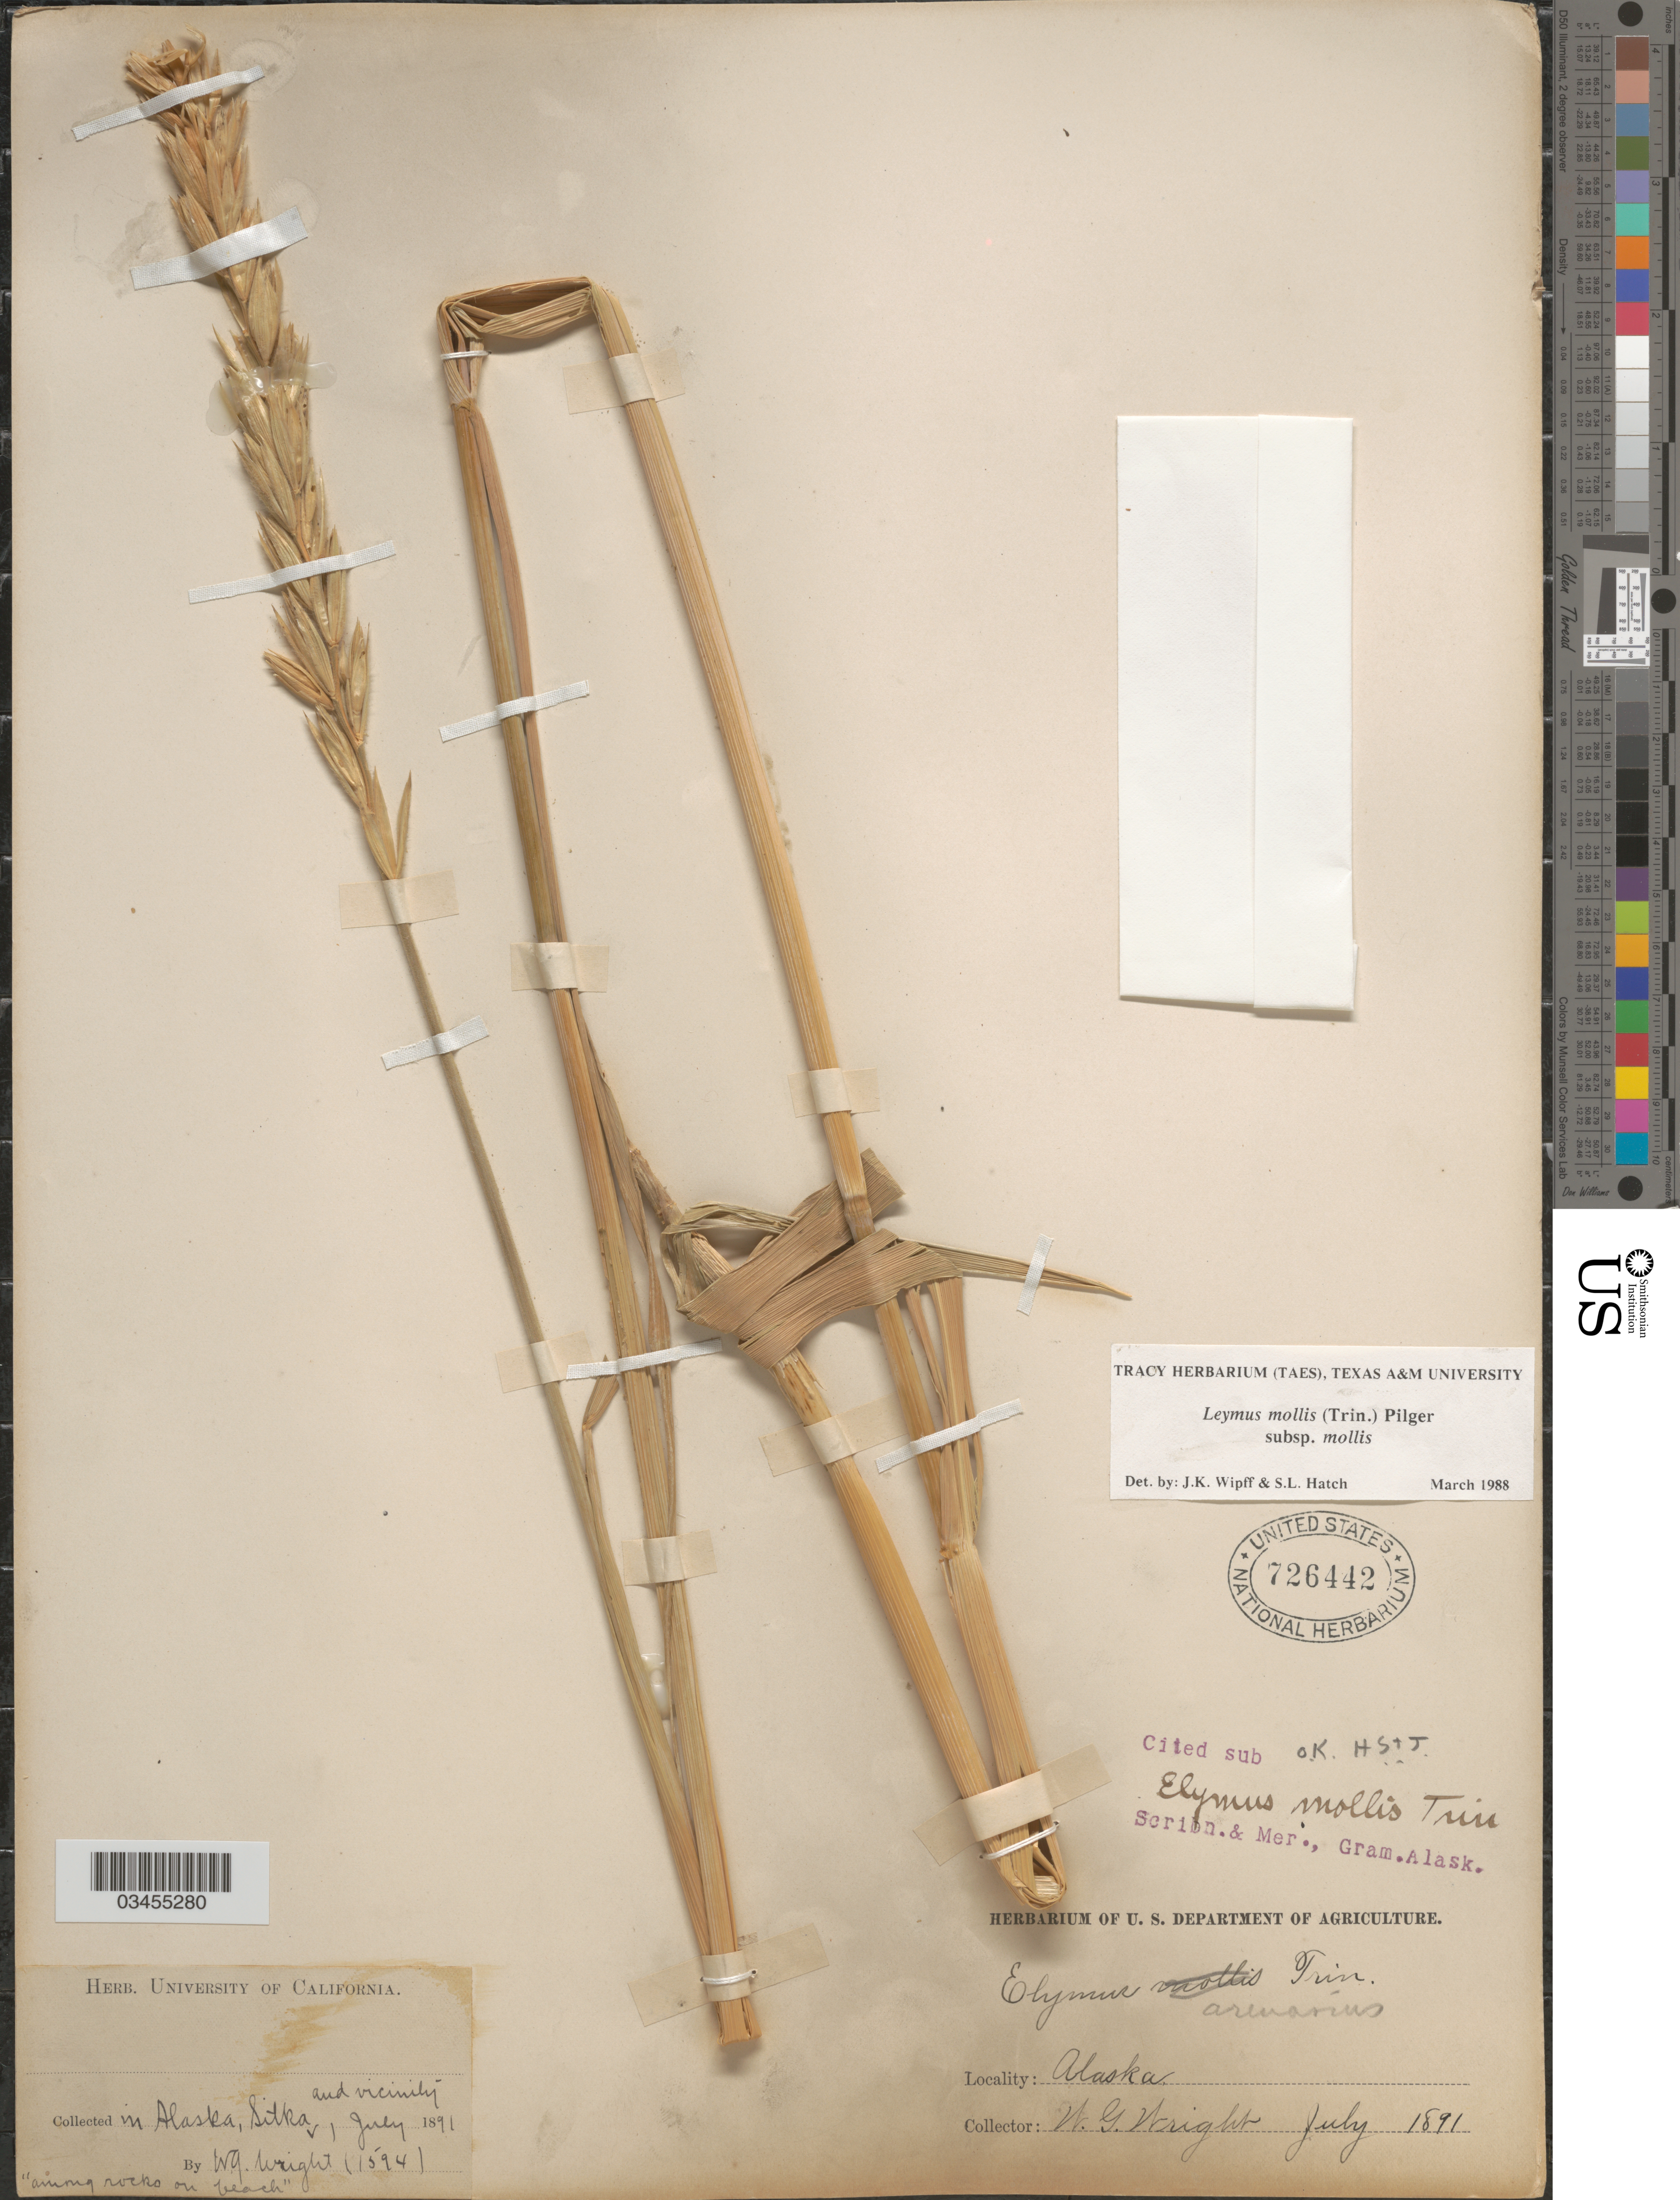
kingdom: Plantae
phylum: Tracheophyta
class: Liliopsida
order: Poales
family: Poaceae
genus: Leymus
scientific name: Leymus mollis subsp. mollis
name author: (Trin.) Pilg.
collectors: W. G. Wright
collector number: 1594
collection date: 1891-07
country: United States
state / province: Alaska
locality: Sitka and vicinity.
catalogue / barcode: US 726442